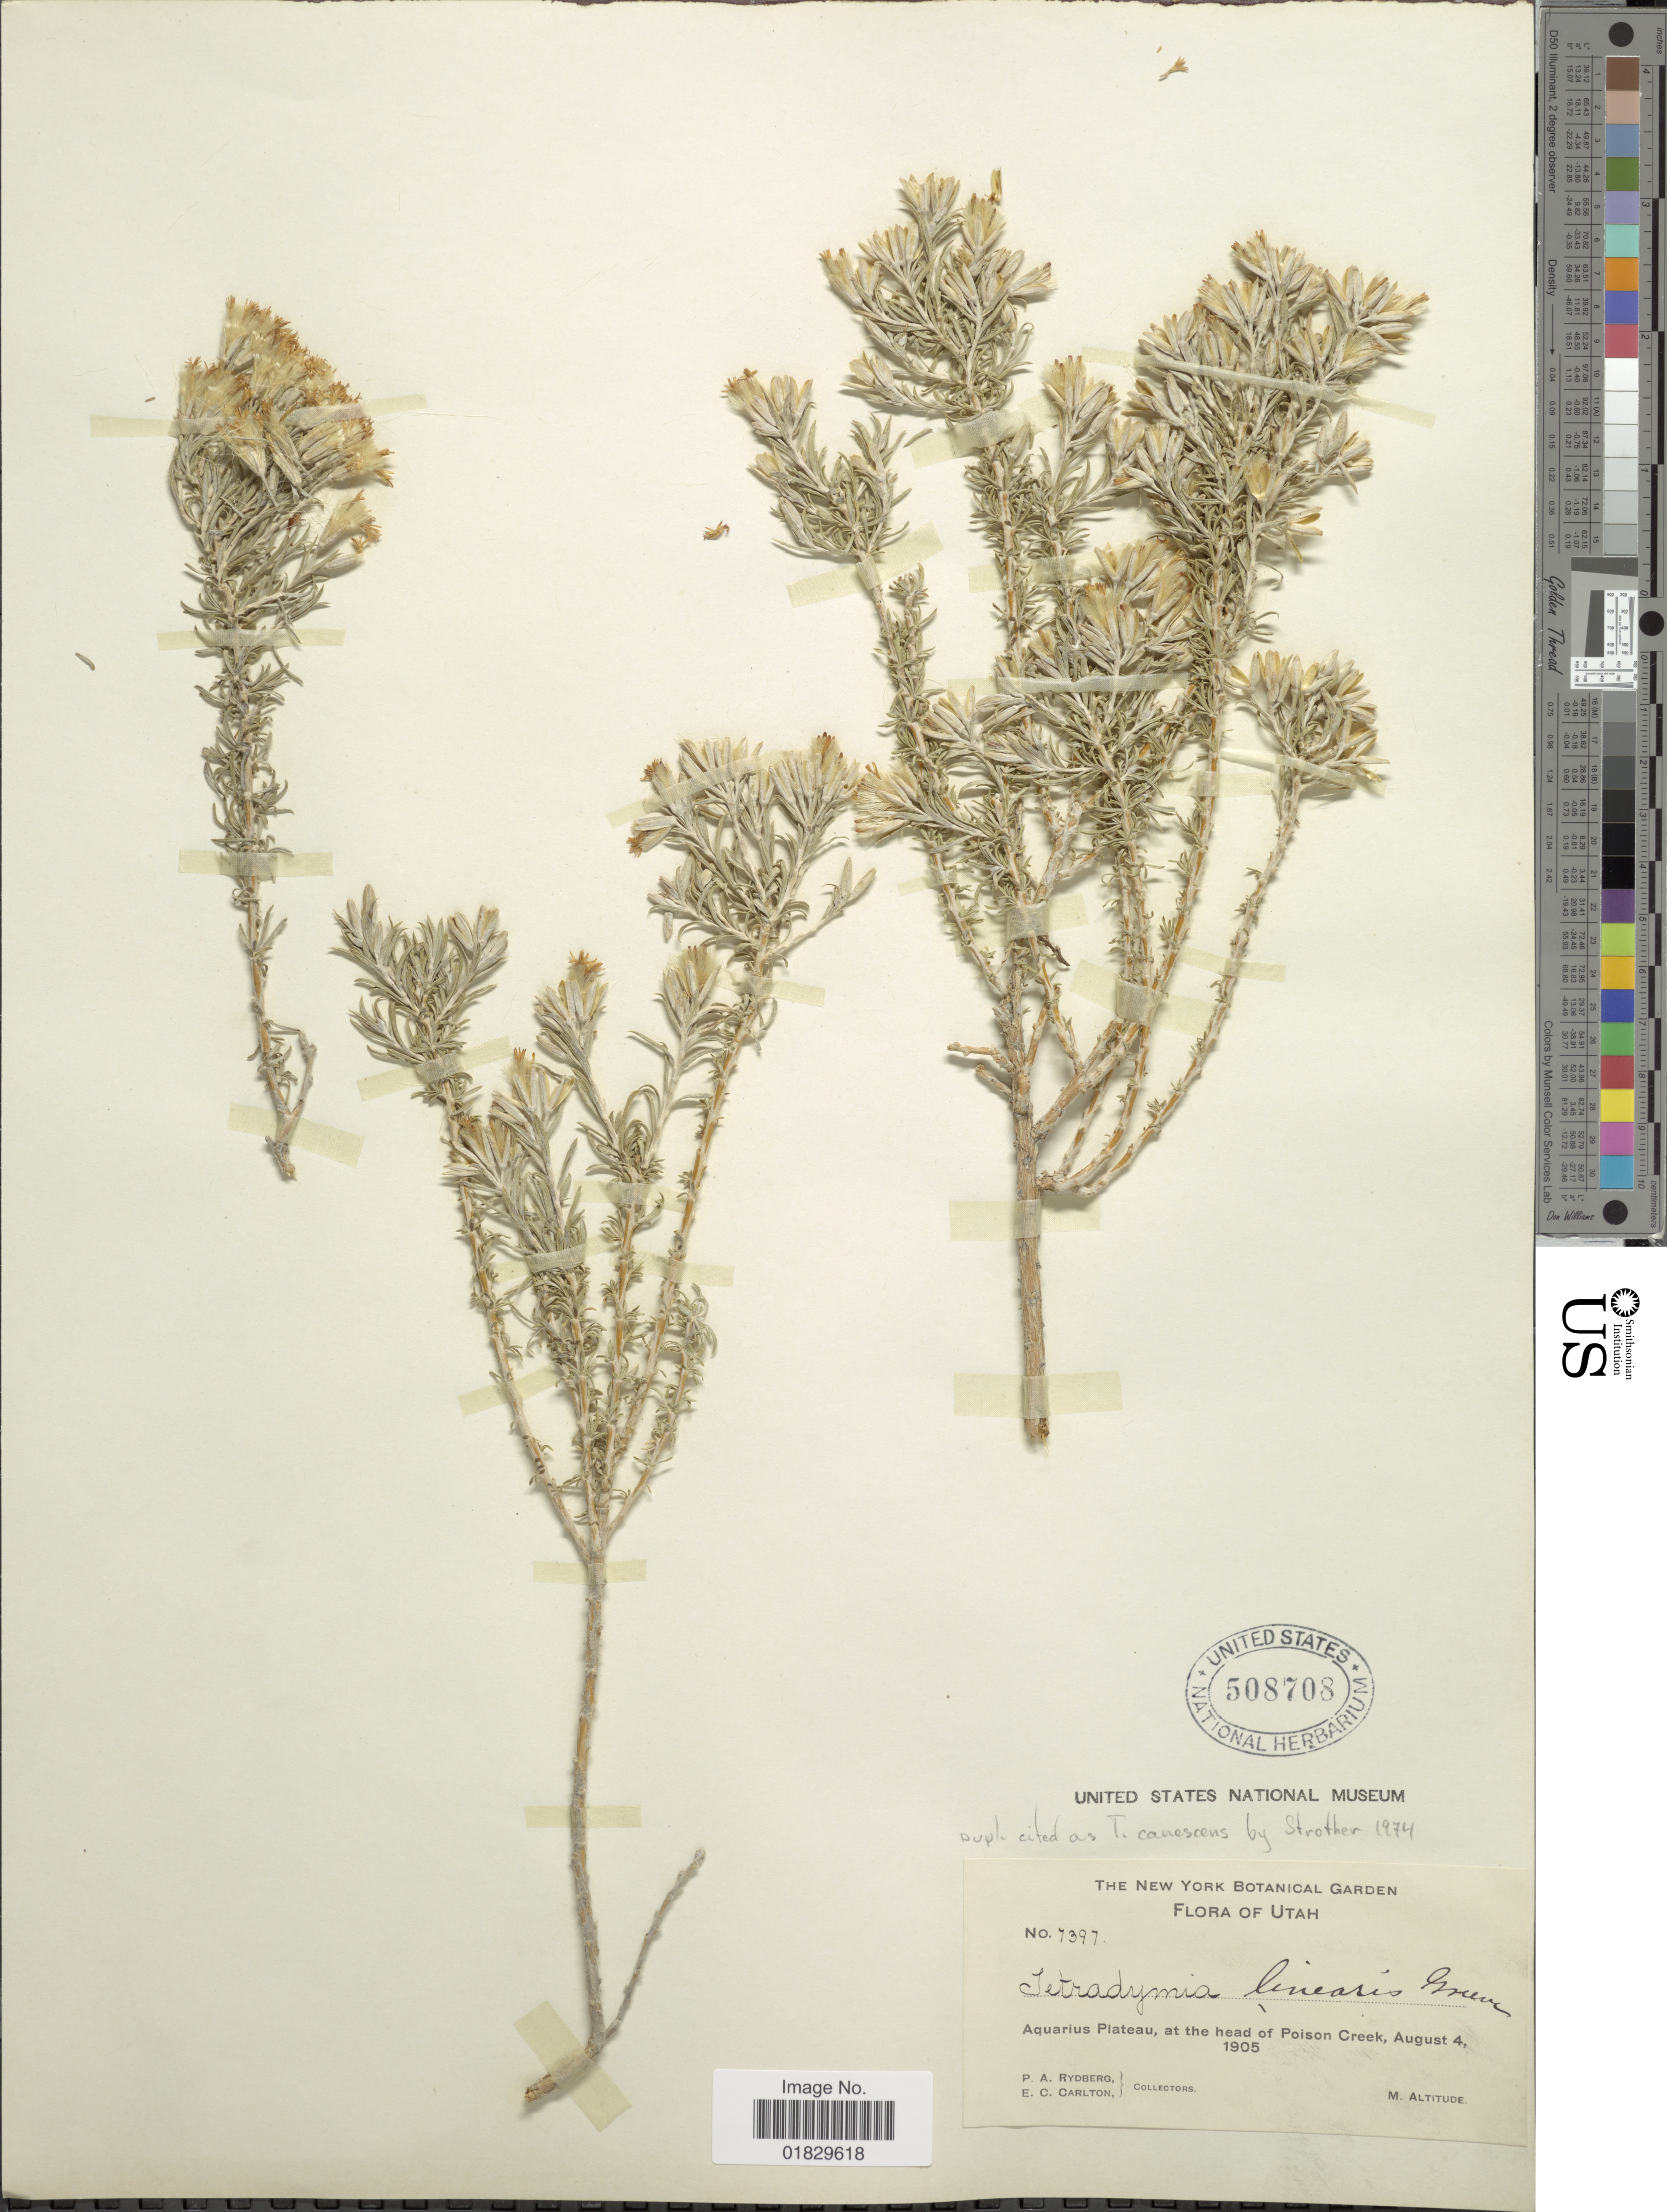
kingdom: Plantae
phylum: Tracheophyta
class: Magnoliopsida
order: Asterales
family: Asteraceae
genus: Tetradymia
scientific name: Tetradymia canescens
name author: DC.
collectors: P. A. Rydberg & E. Carlton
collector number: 7397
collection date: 1905-08-04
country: United States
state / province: Utah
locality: Aquarius Plateau, at the head of Poison Creek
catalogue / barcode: US 508708